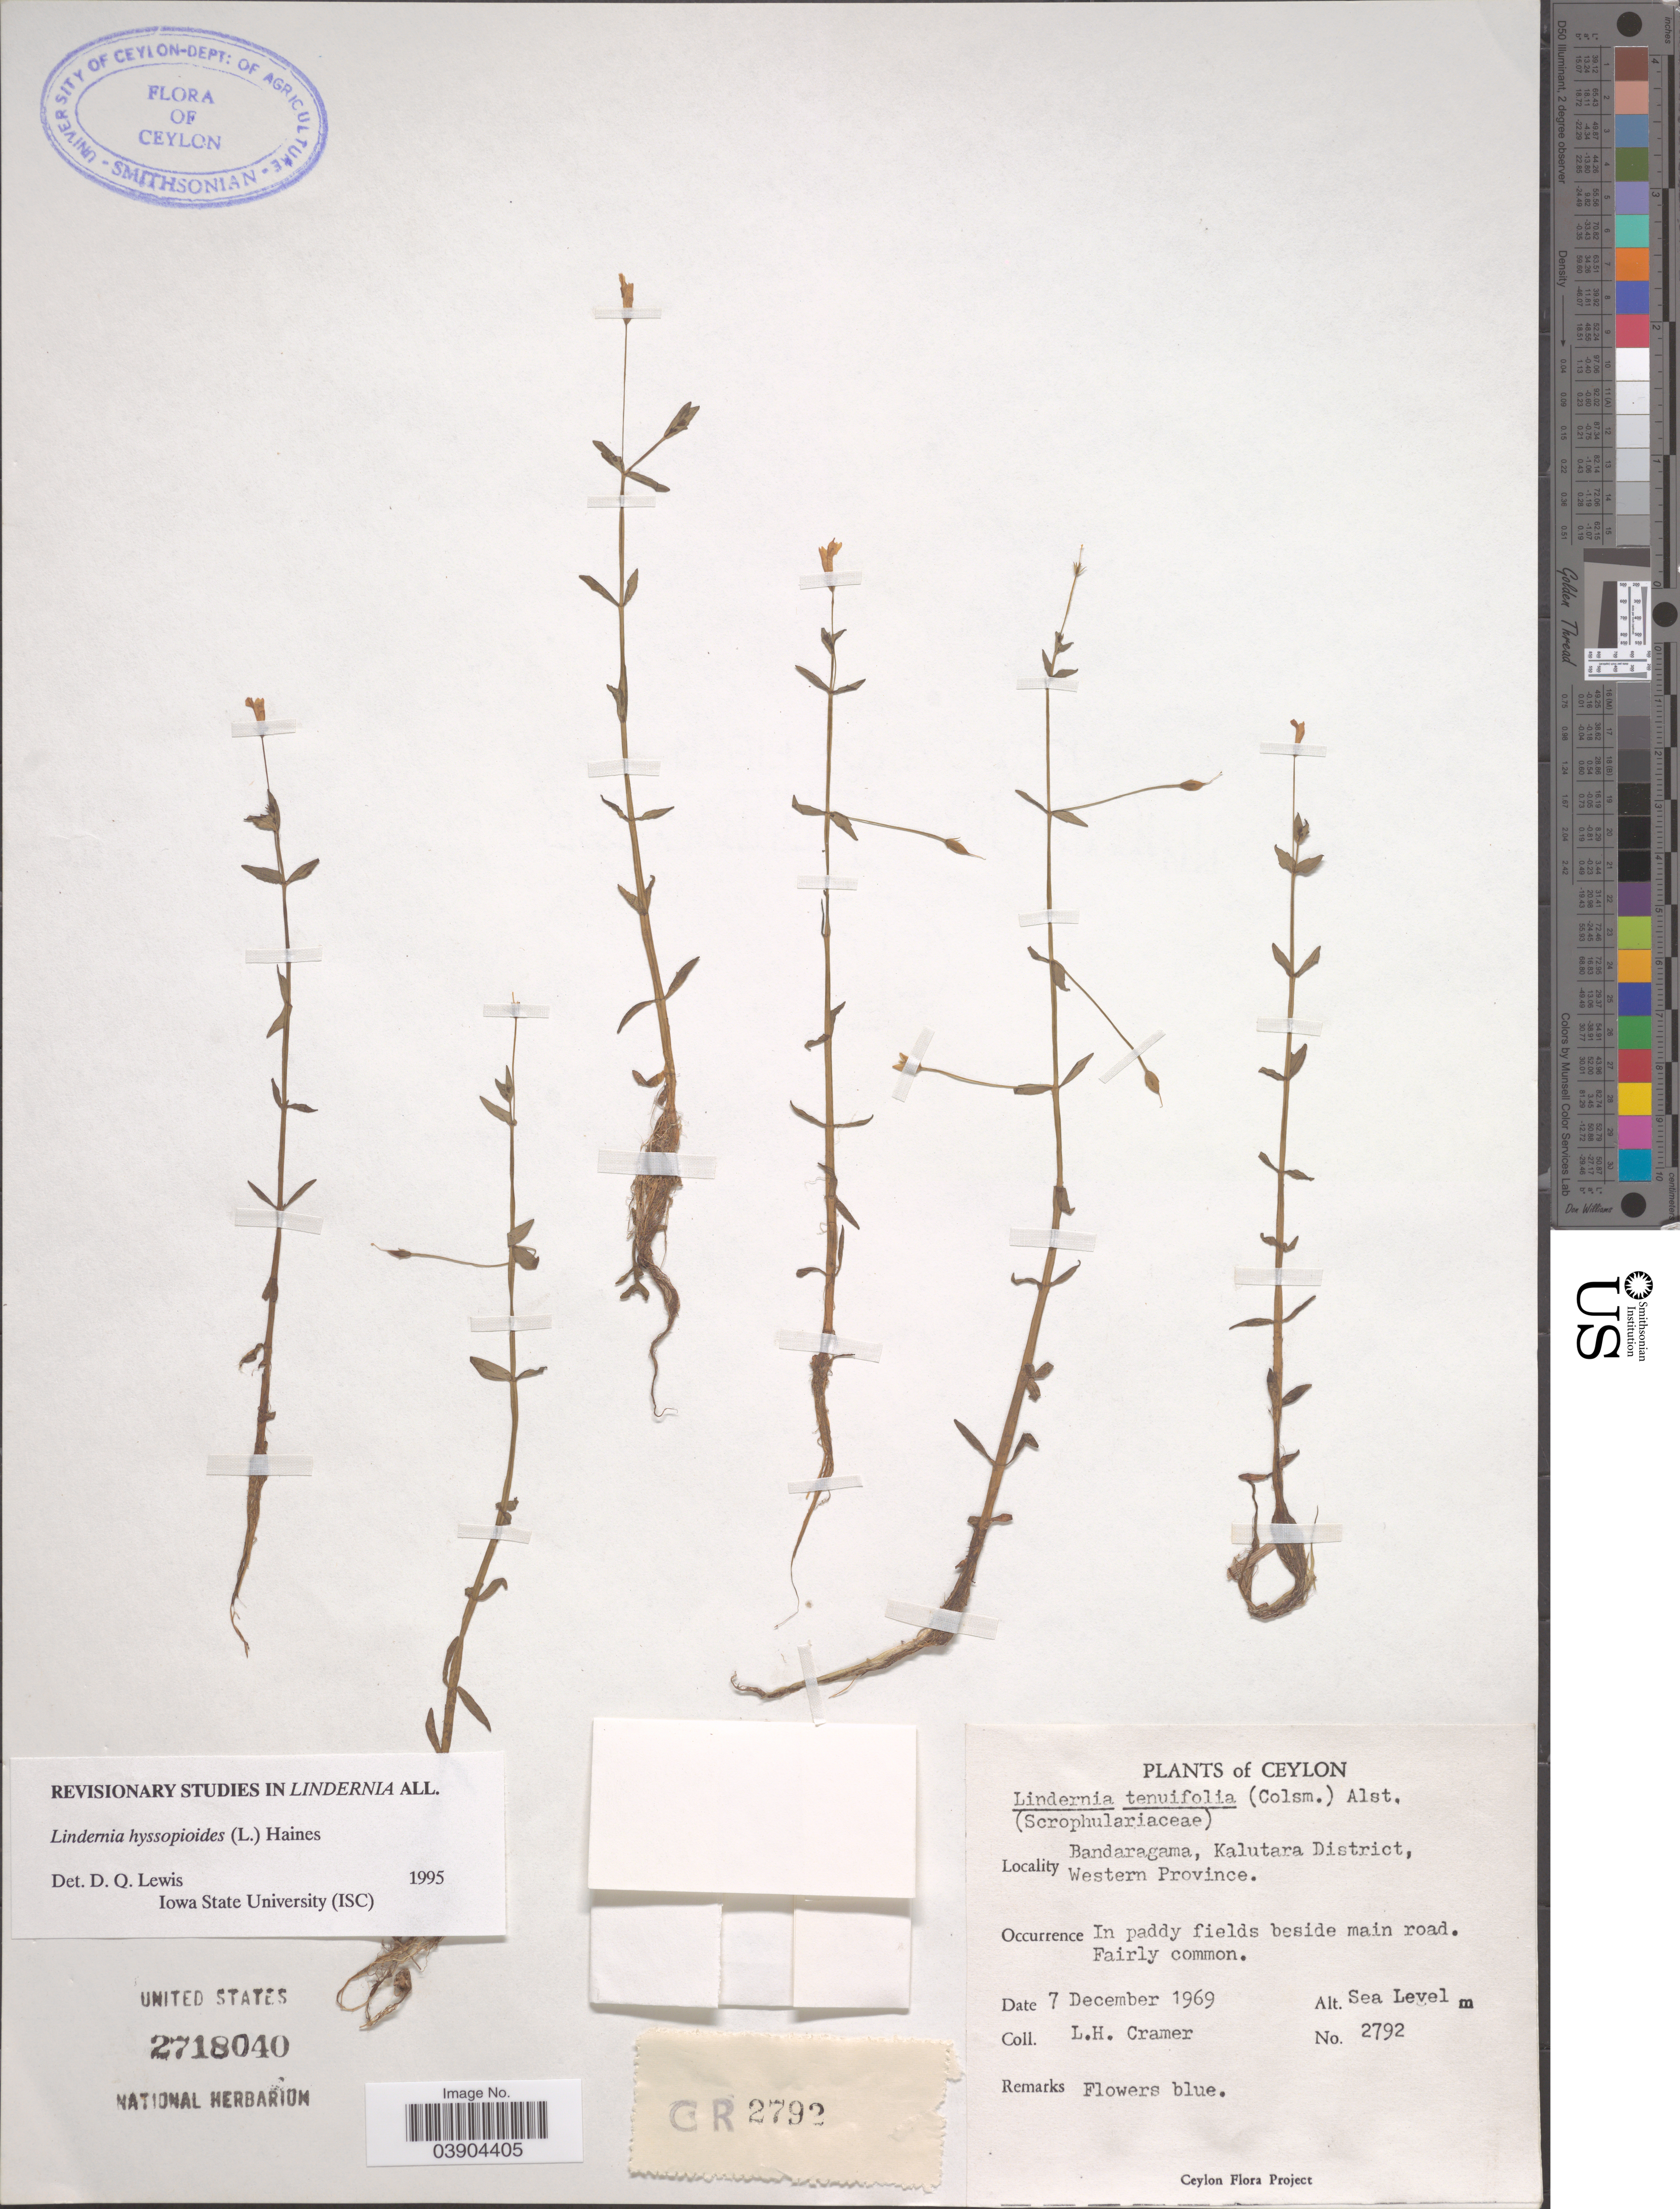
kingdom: Plantae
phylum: Tracheophyta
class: Magnoliopsida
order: Lamiales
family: Linderniaceae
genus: Lindernia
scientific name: Lindernia hyssopioides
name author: (L.) Haines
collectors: L. H. Cramer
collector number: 2792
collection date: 1969-12-07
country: Sri Lanka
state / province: Western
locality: Ceylon. Bandaragama, Kalutara District.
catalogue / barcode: US 2718040